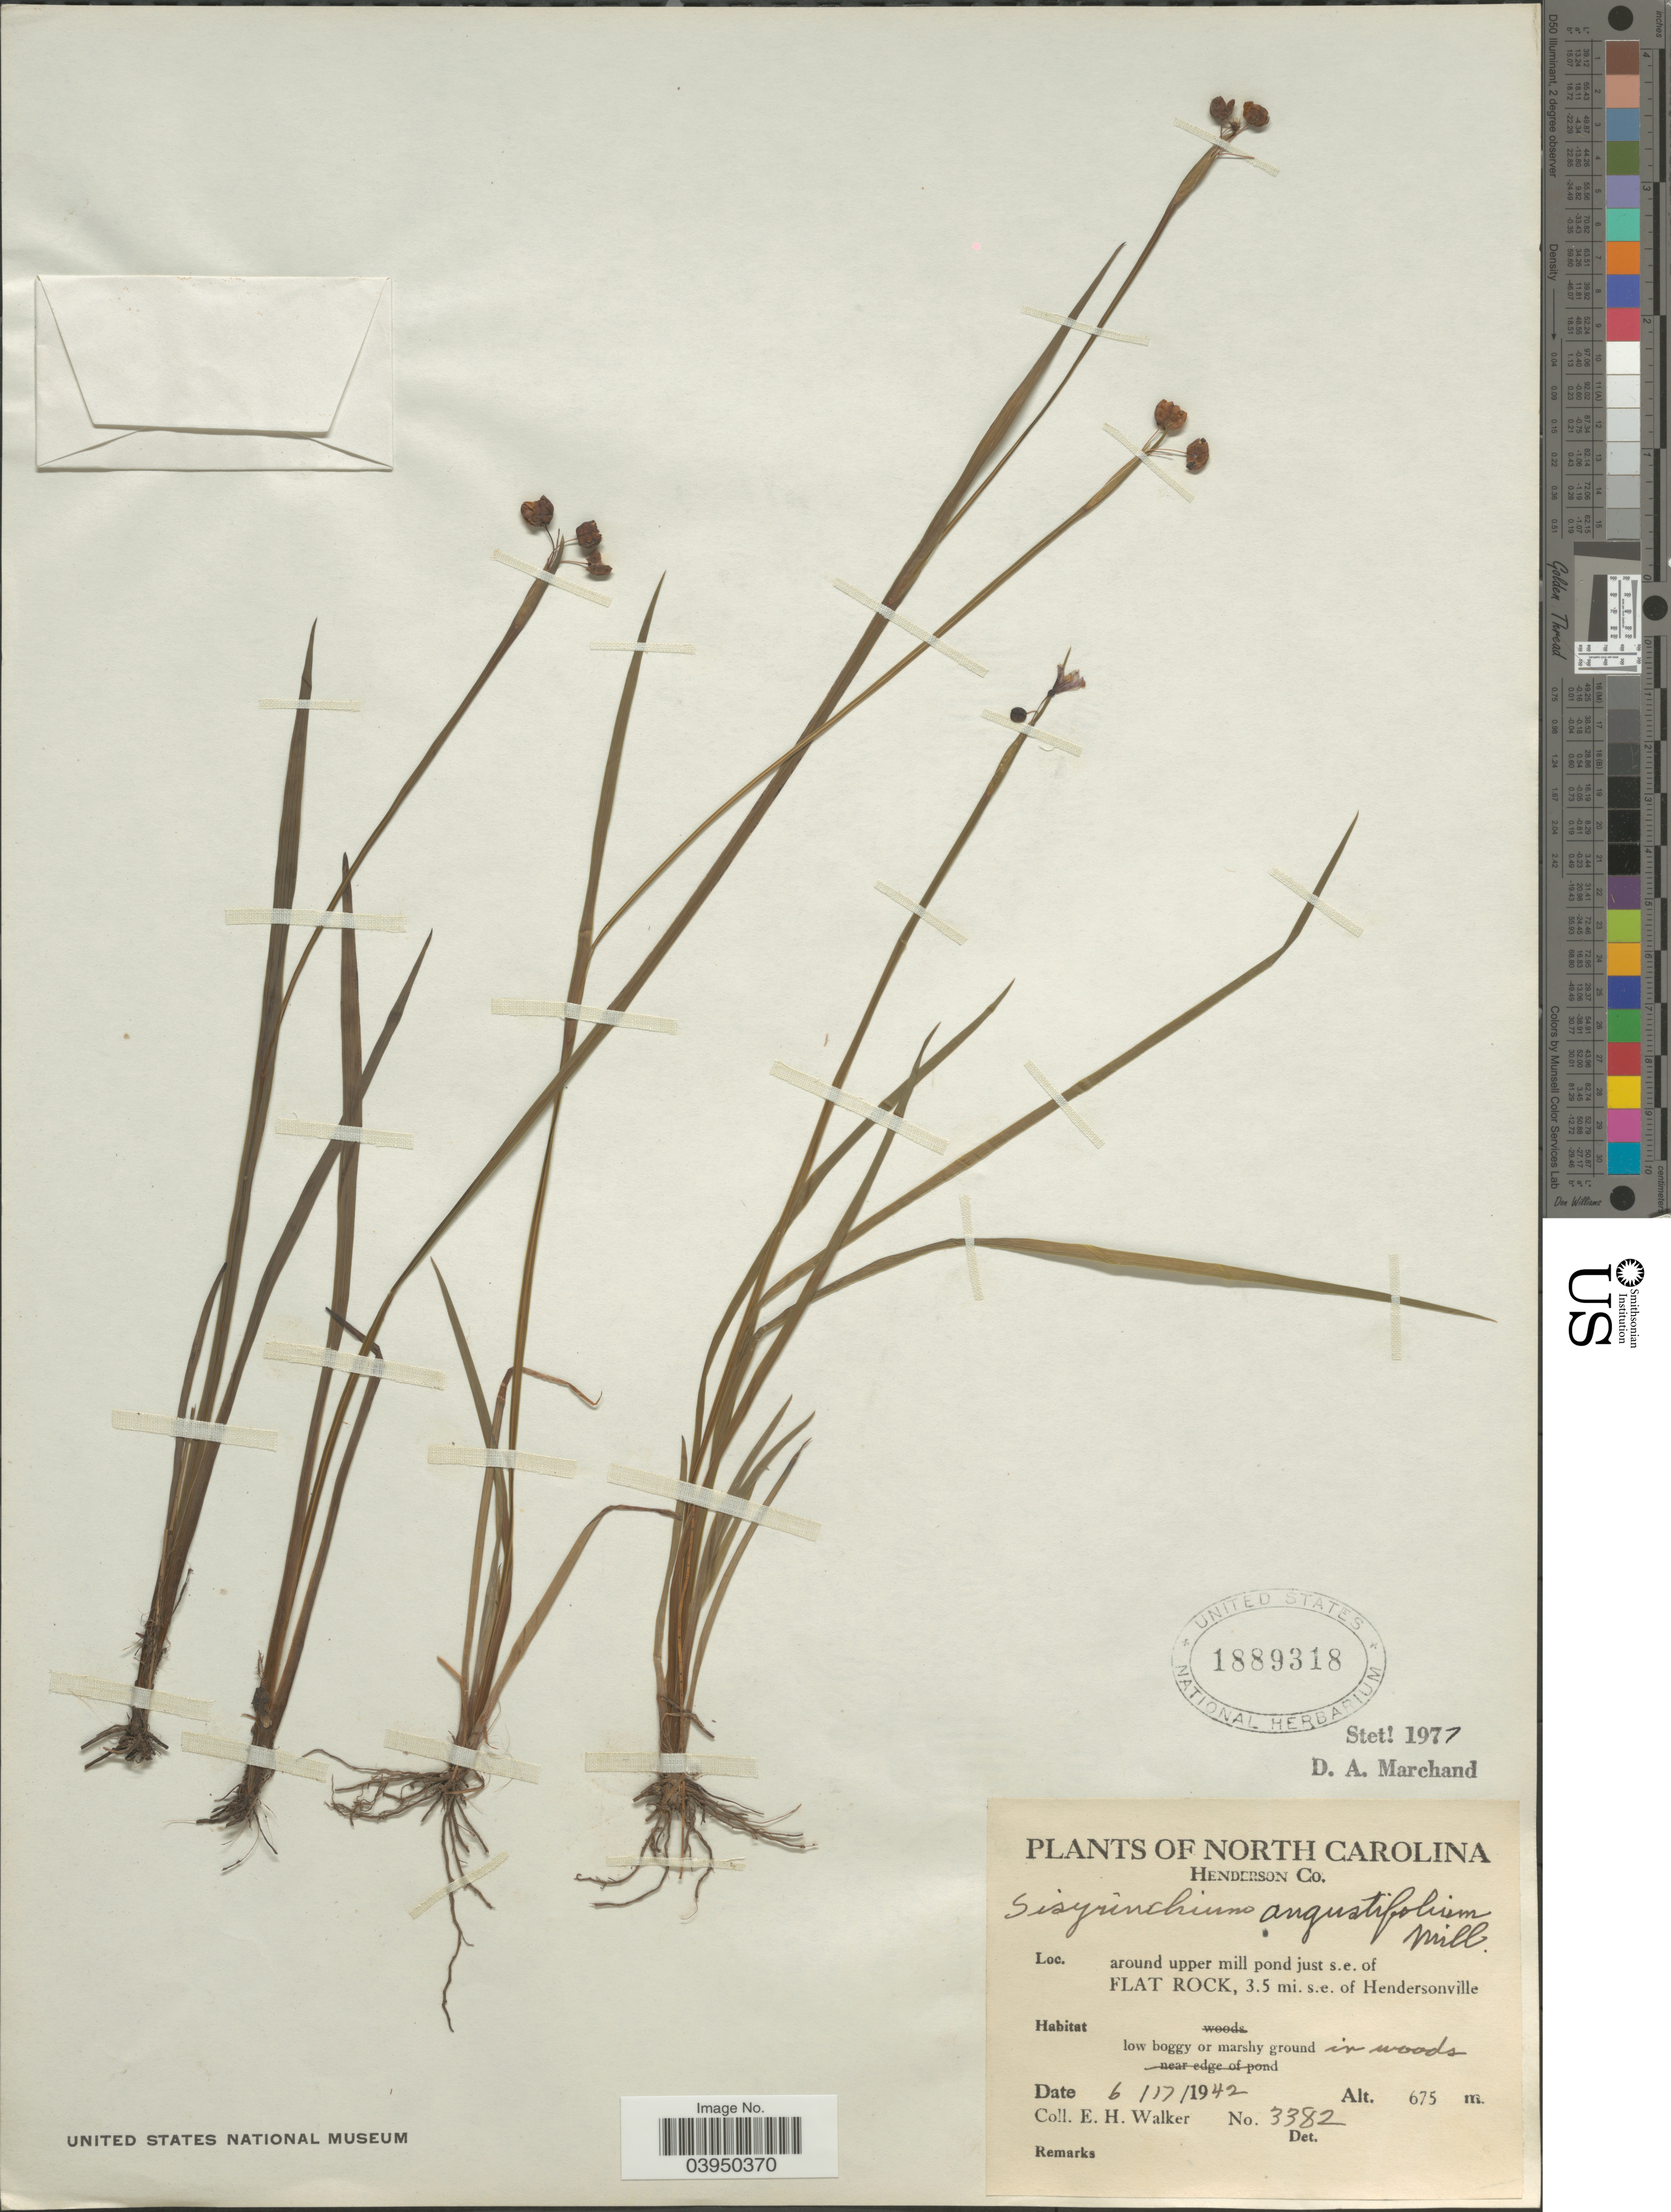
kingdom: Plantae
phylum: Tracheophyta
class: Liliopsida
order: Asparagales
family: Iridaceae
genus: Sisyrinchium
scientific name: Sisyrinchium angustifolium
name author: Mill.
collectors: E. H. Walker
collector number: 3382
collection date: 1942-06-17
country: United States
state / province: North Carolina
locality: Henderson Co. Around upper mill pond just s.e. of Flat Rock, 3.5 mi. s.e. of Hendersonville.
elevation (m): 675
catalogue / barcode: US 1889318